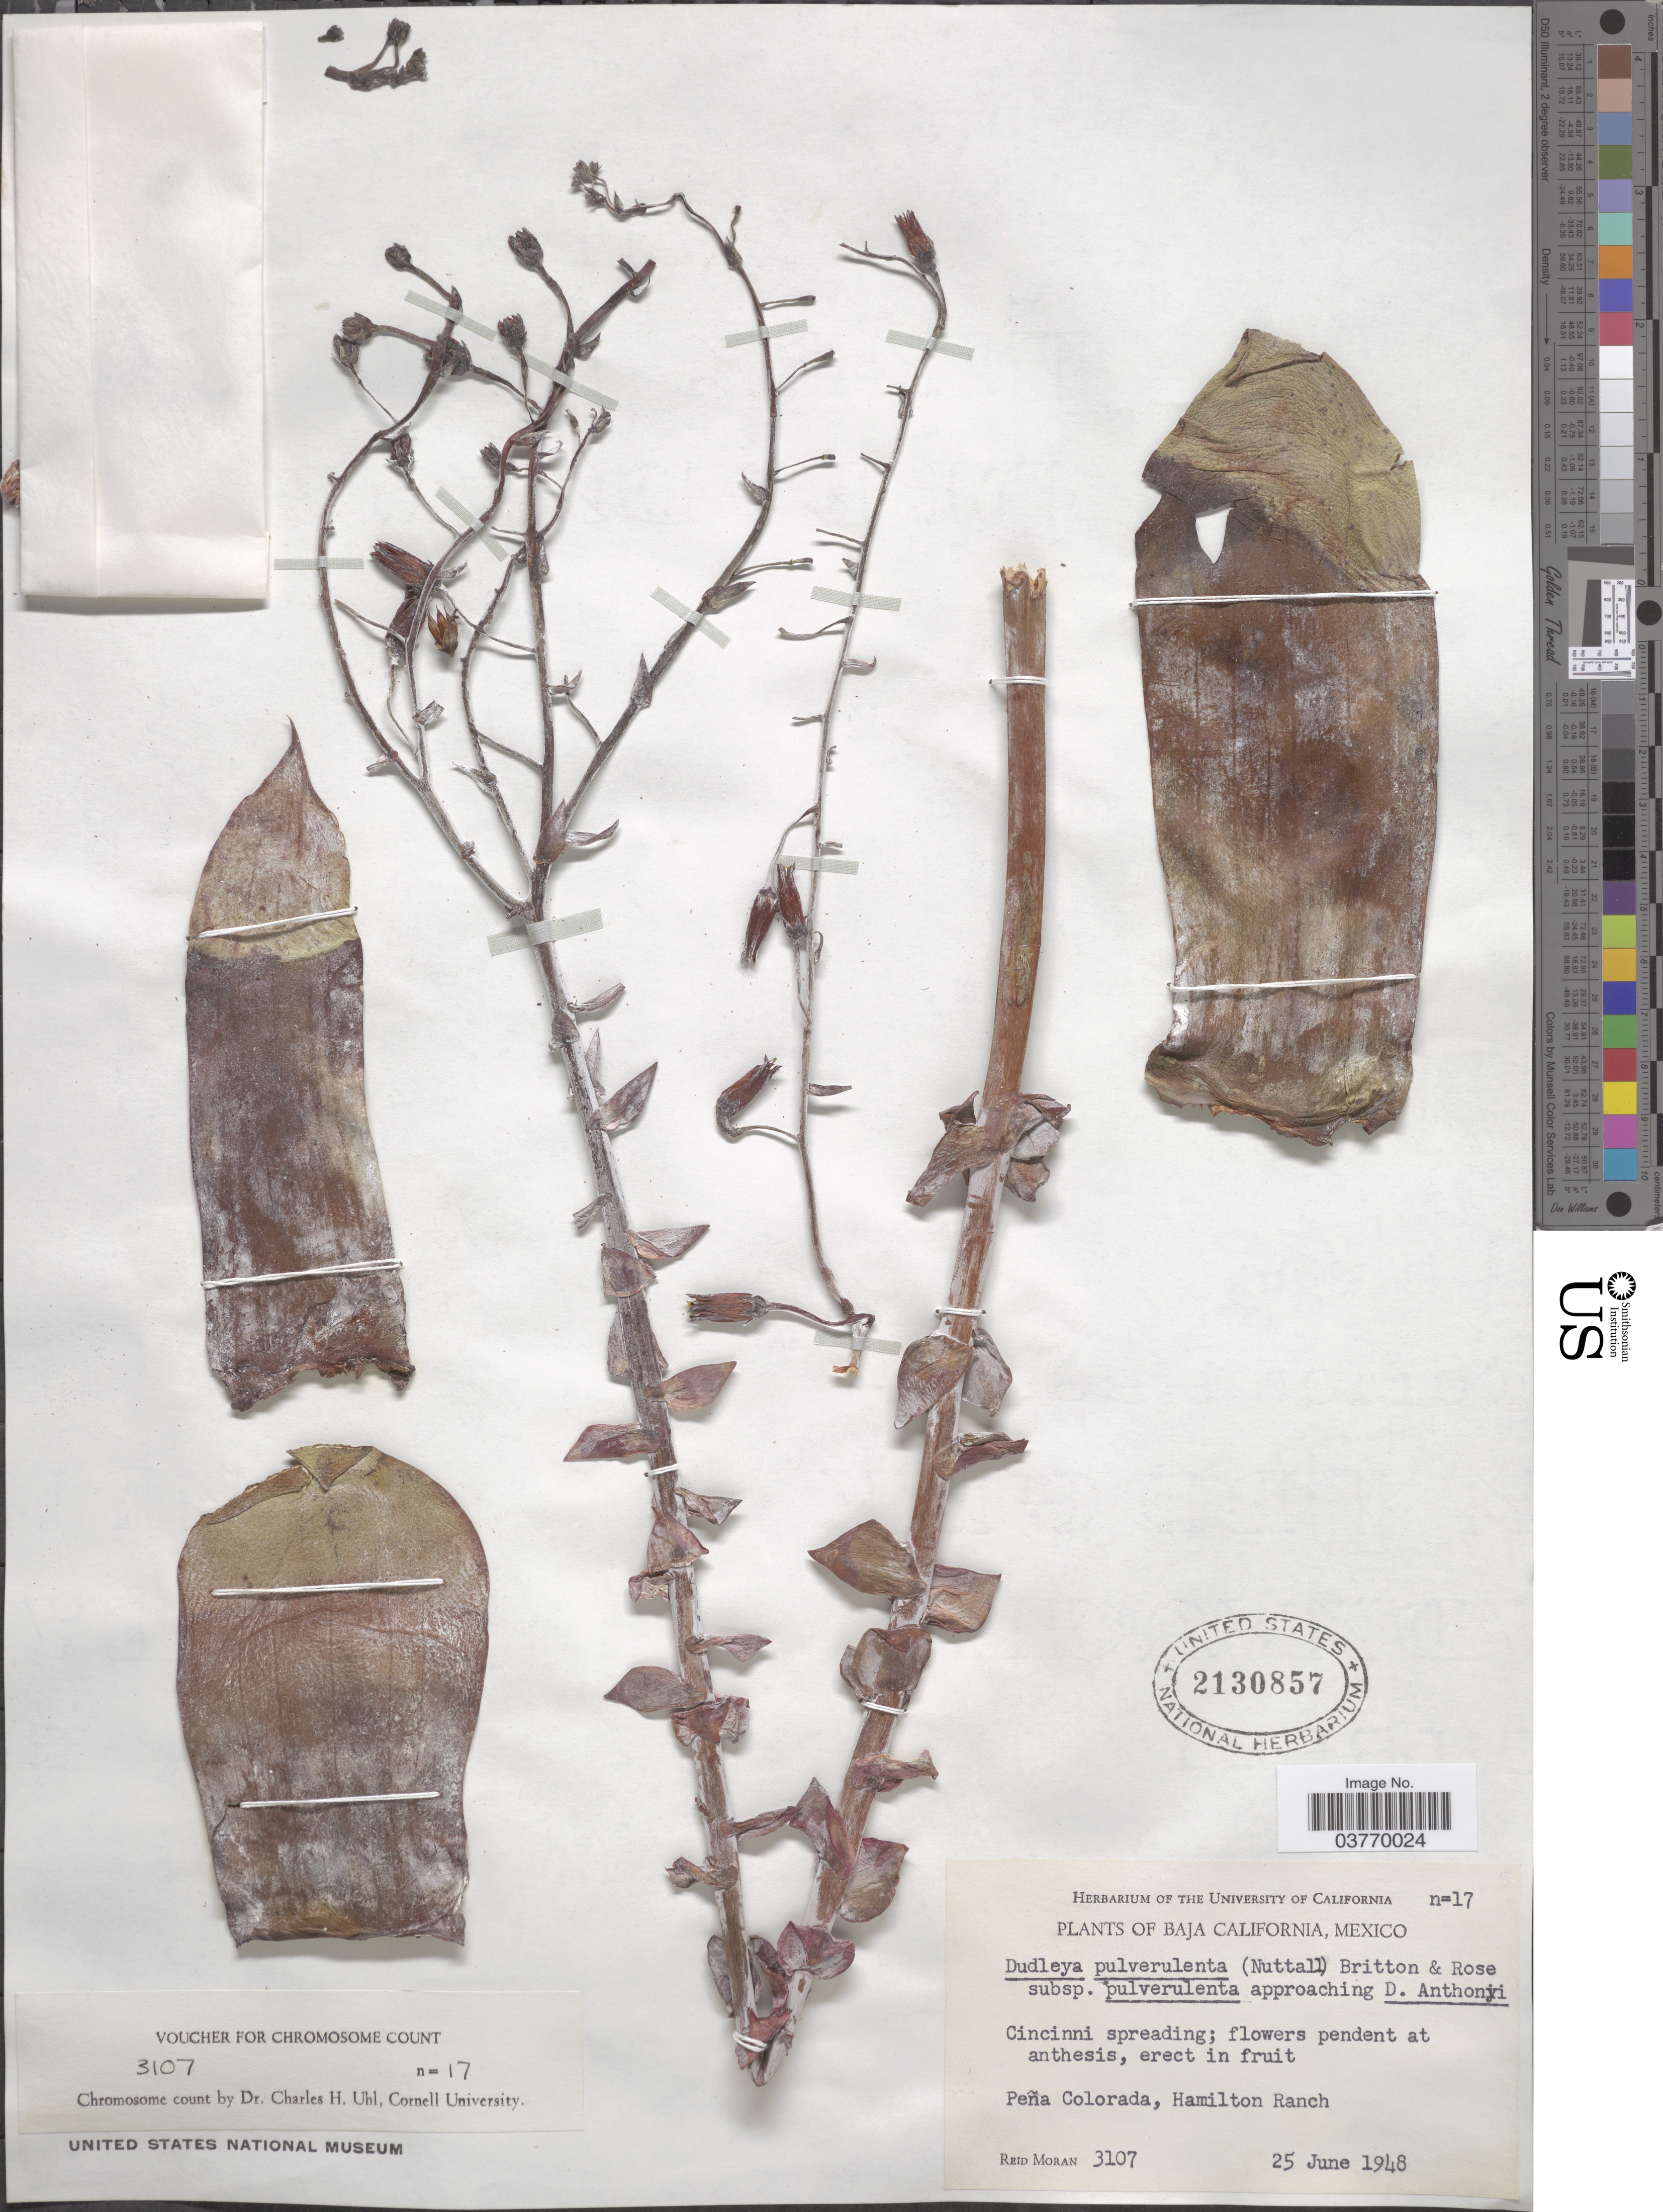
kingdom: Plantae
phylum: Tracheophyta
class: Magnoliopsida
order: Saxifragales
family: Crassulaceae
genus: Dudleya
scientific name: Dudleya pulverulenta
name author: (Nutt.) Britton & Rose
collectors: R. V. Moran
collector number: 3107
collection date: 1948-06-25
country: Mexico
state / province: Baja California Norte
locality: Peña Colorado, Hamilton Ranch.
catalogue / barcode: US 2130857